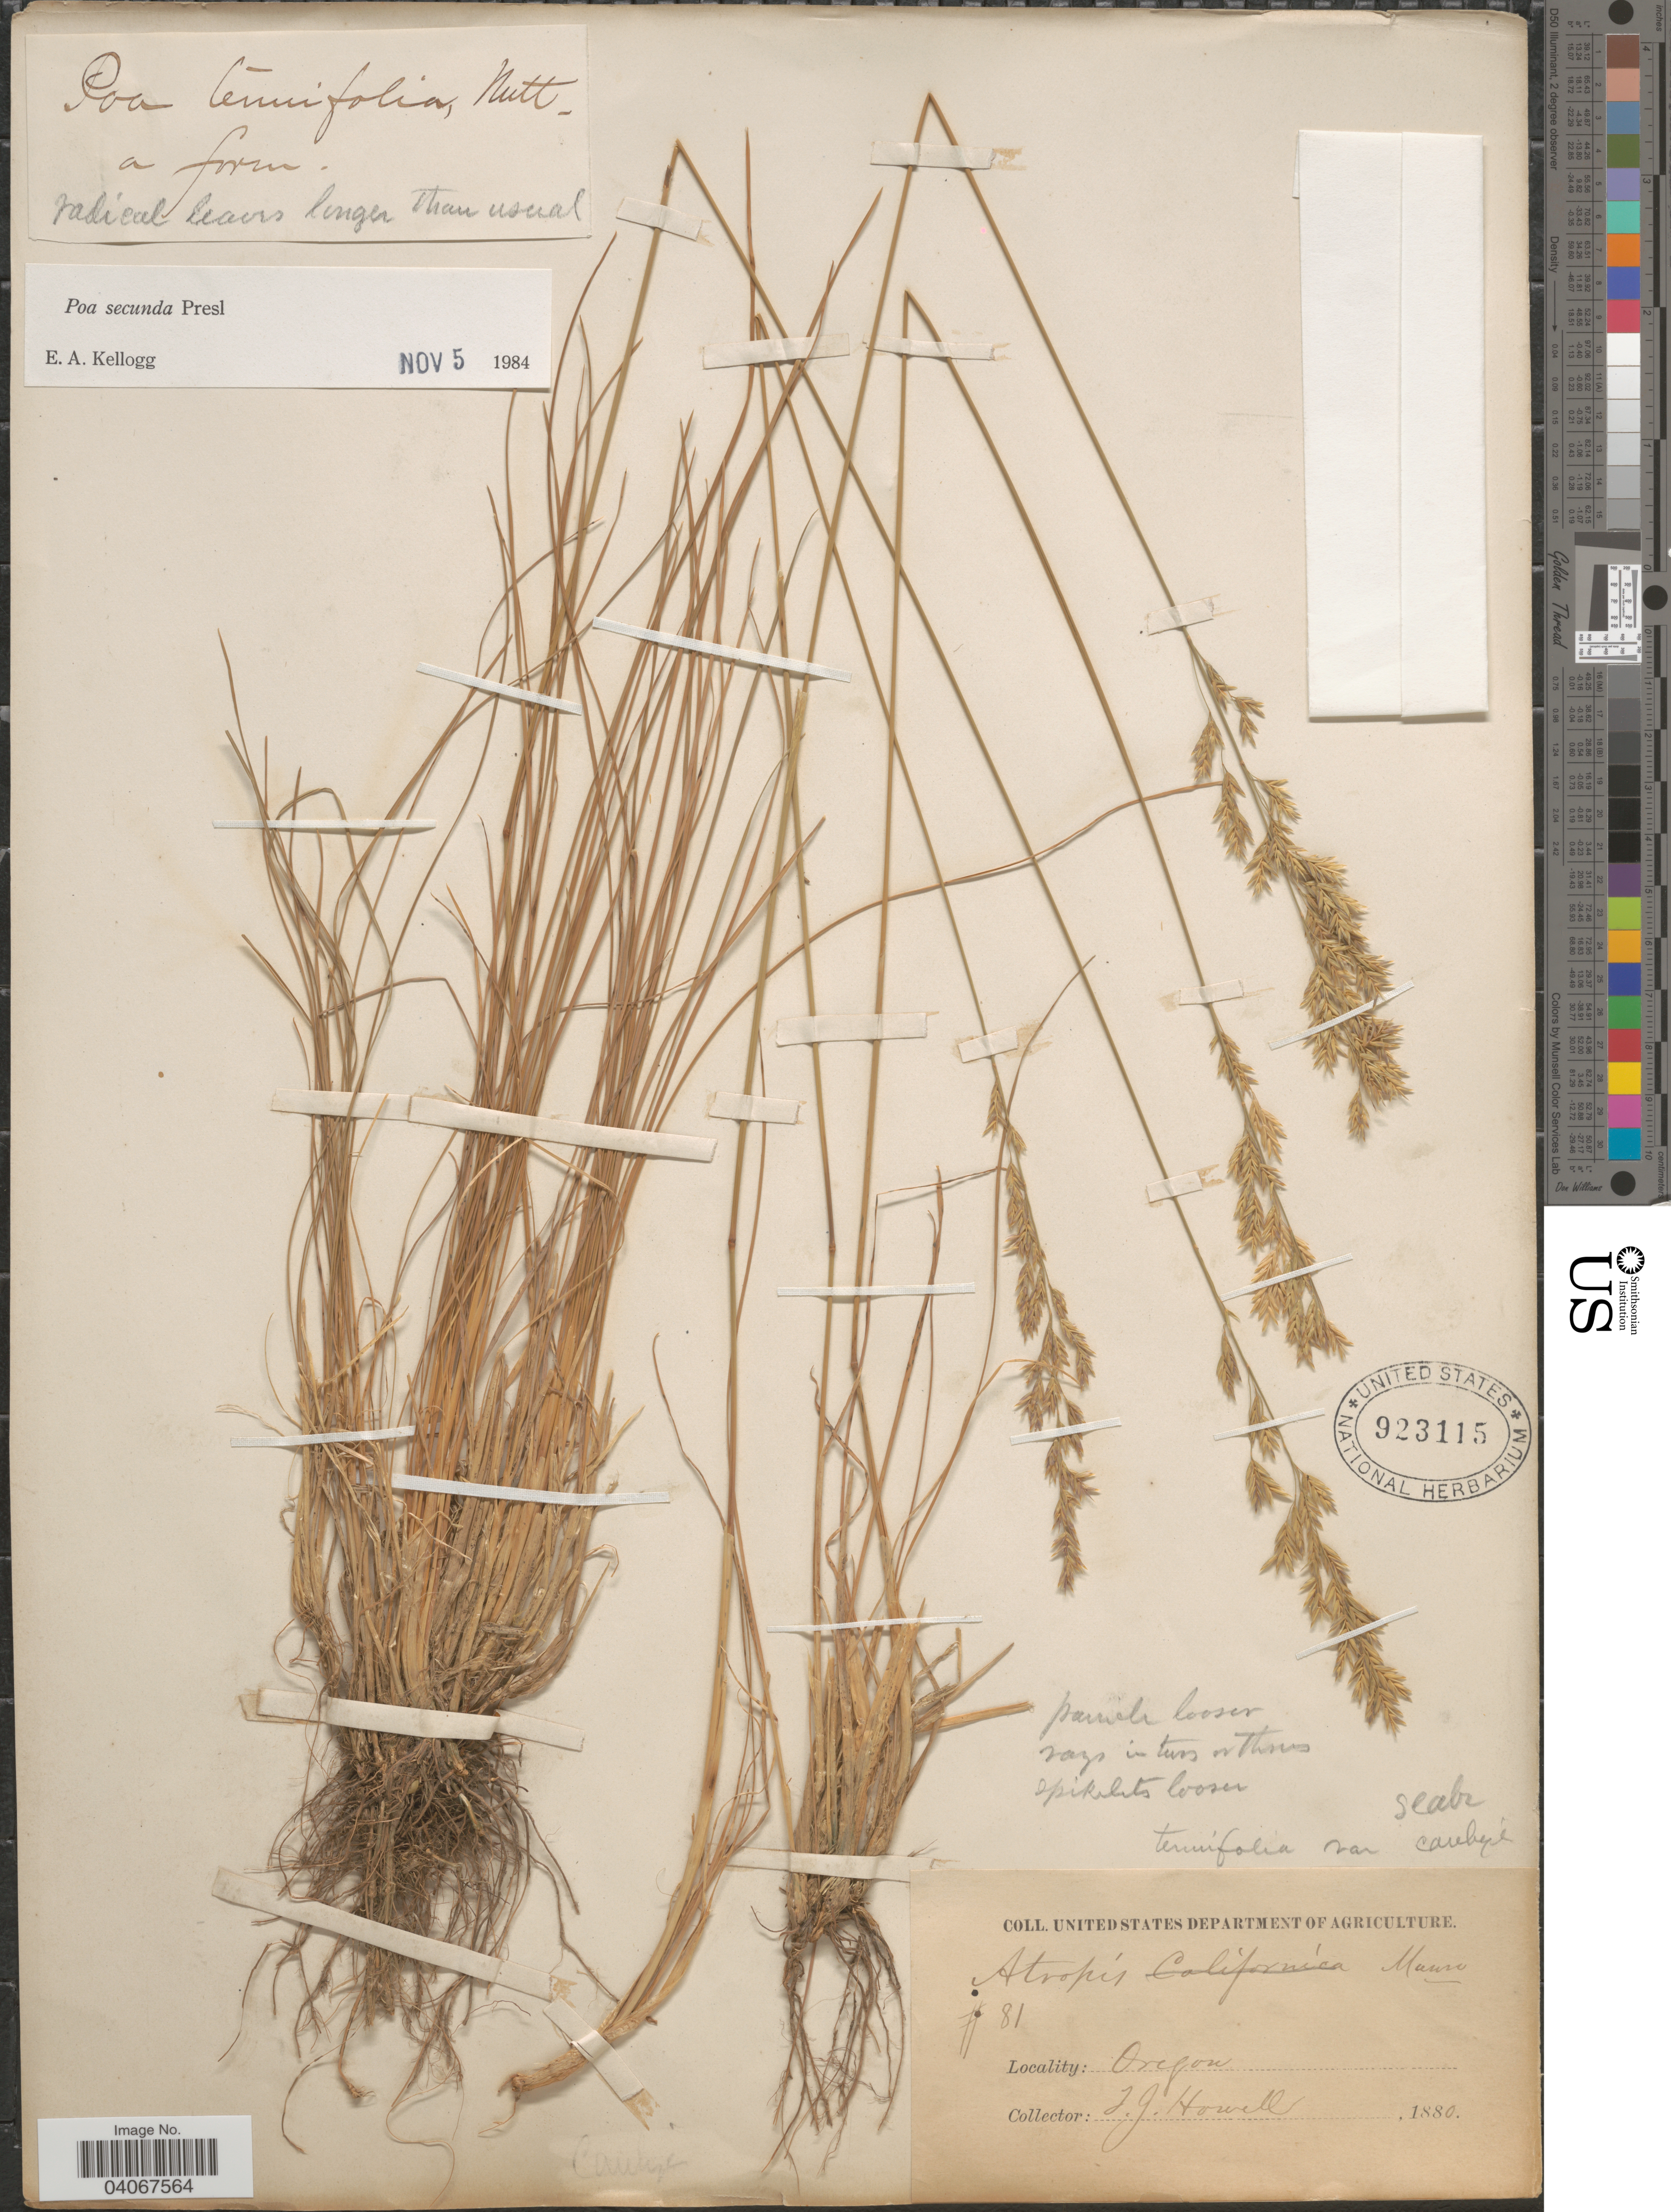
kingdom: Plantae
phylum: Tracheophyta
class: Liliopsida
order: Poales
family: Poaceae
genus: Poa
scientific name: Poa secunda subsp. secunda var. secunda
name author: J. Presl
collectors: T. J. Howell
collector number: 81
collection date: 1880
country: United States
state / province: Oregon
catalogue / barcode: US 923115